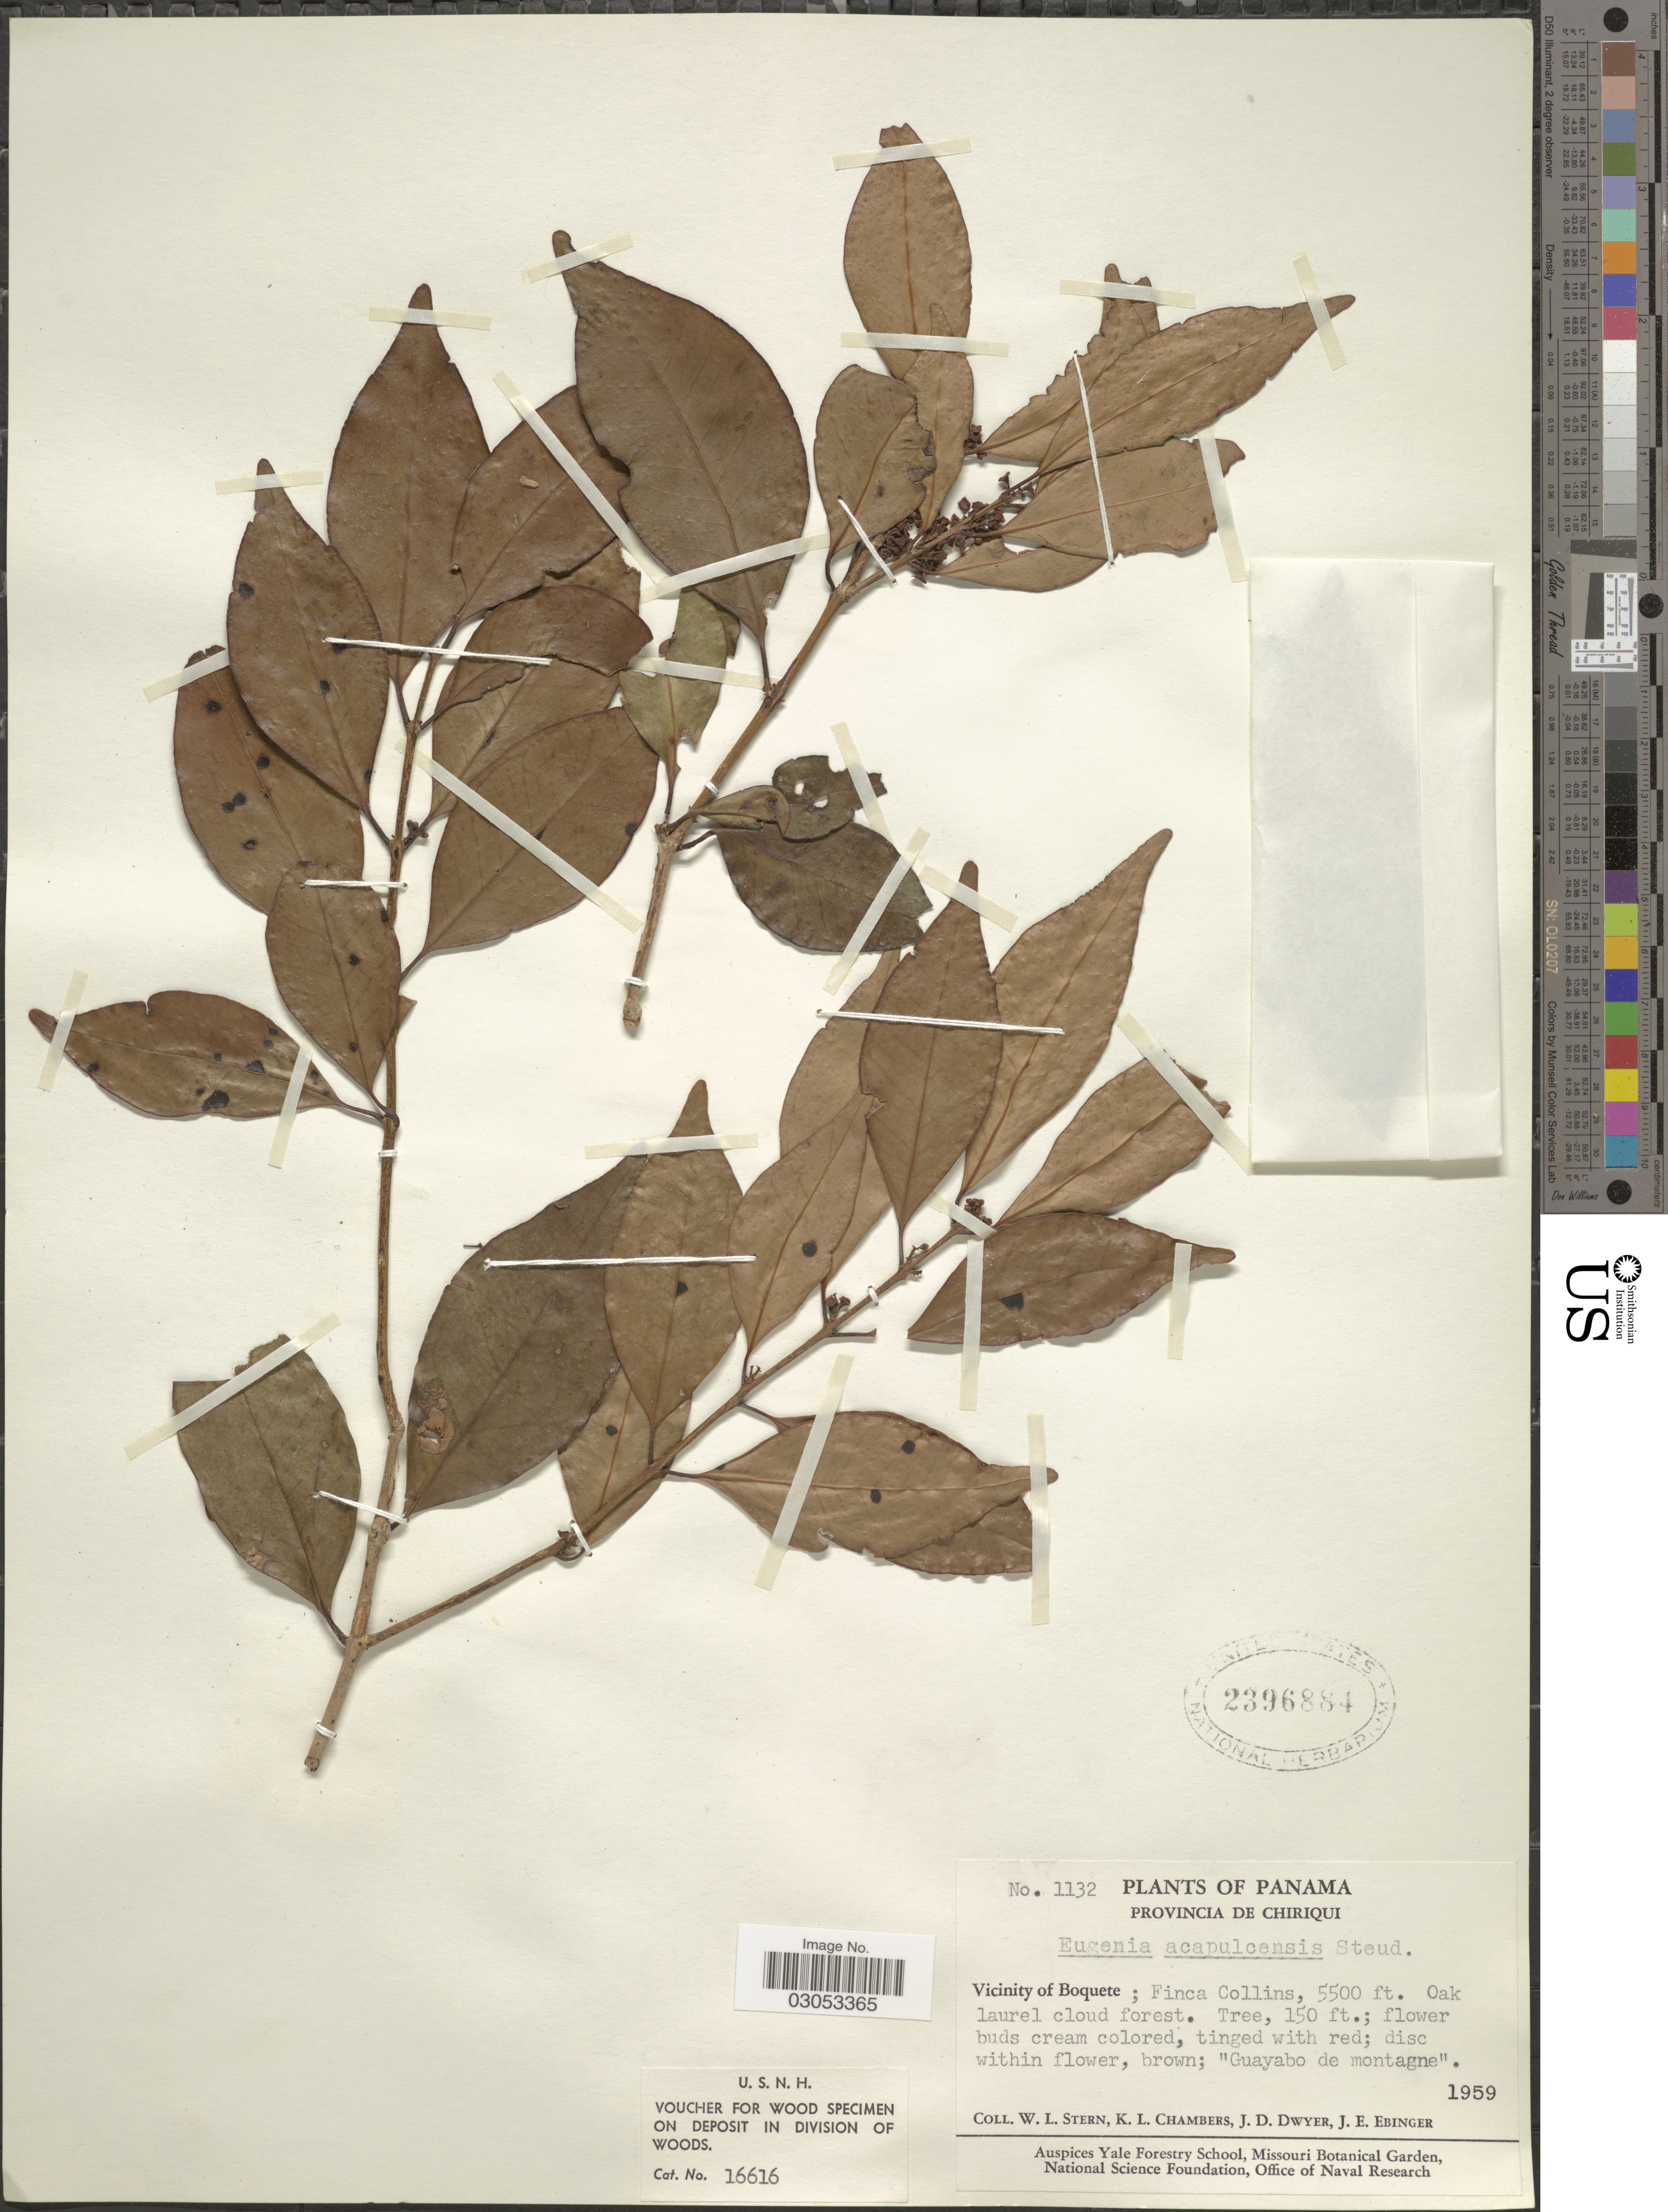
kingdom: Plantae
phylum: Tracheophyta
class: Magnoliopsida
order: Myrtales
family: Myrtaceae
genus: Eugenia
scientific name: Eugenia acapulcensis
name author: Steud.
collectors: W. L. Stern, K. Chambers, J. D. Dwyer & J. Ebinger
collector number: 1132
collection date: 1959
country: Panama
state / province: Chiriqui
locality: Vicinity of Boquete: Finca Collins, Oak laurel cloud forest.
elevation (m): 1676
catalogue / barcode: US 2396884